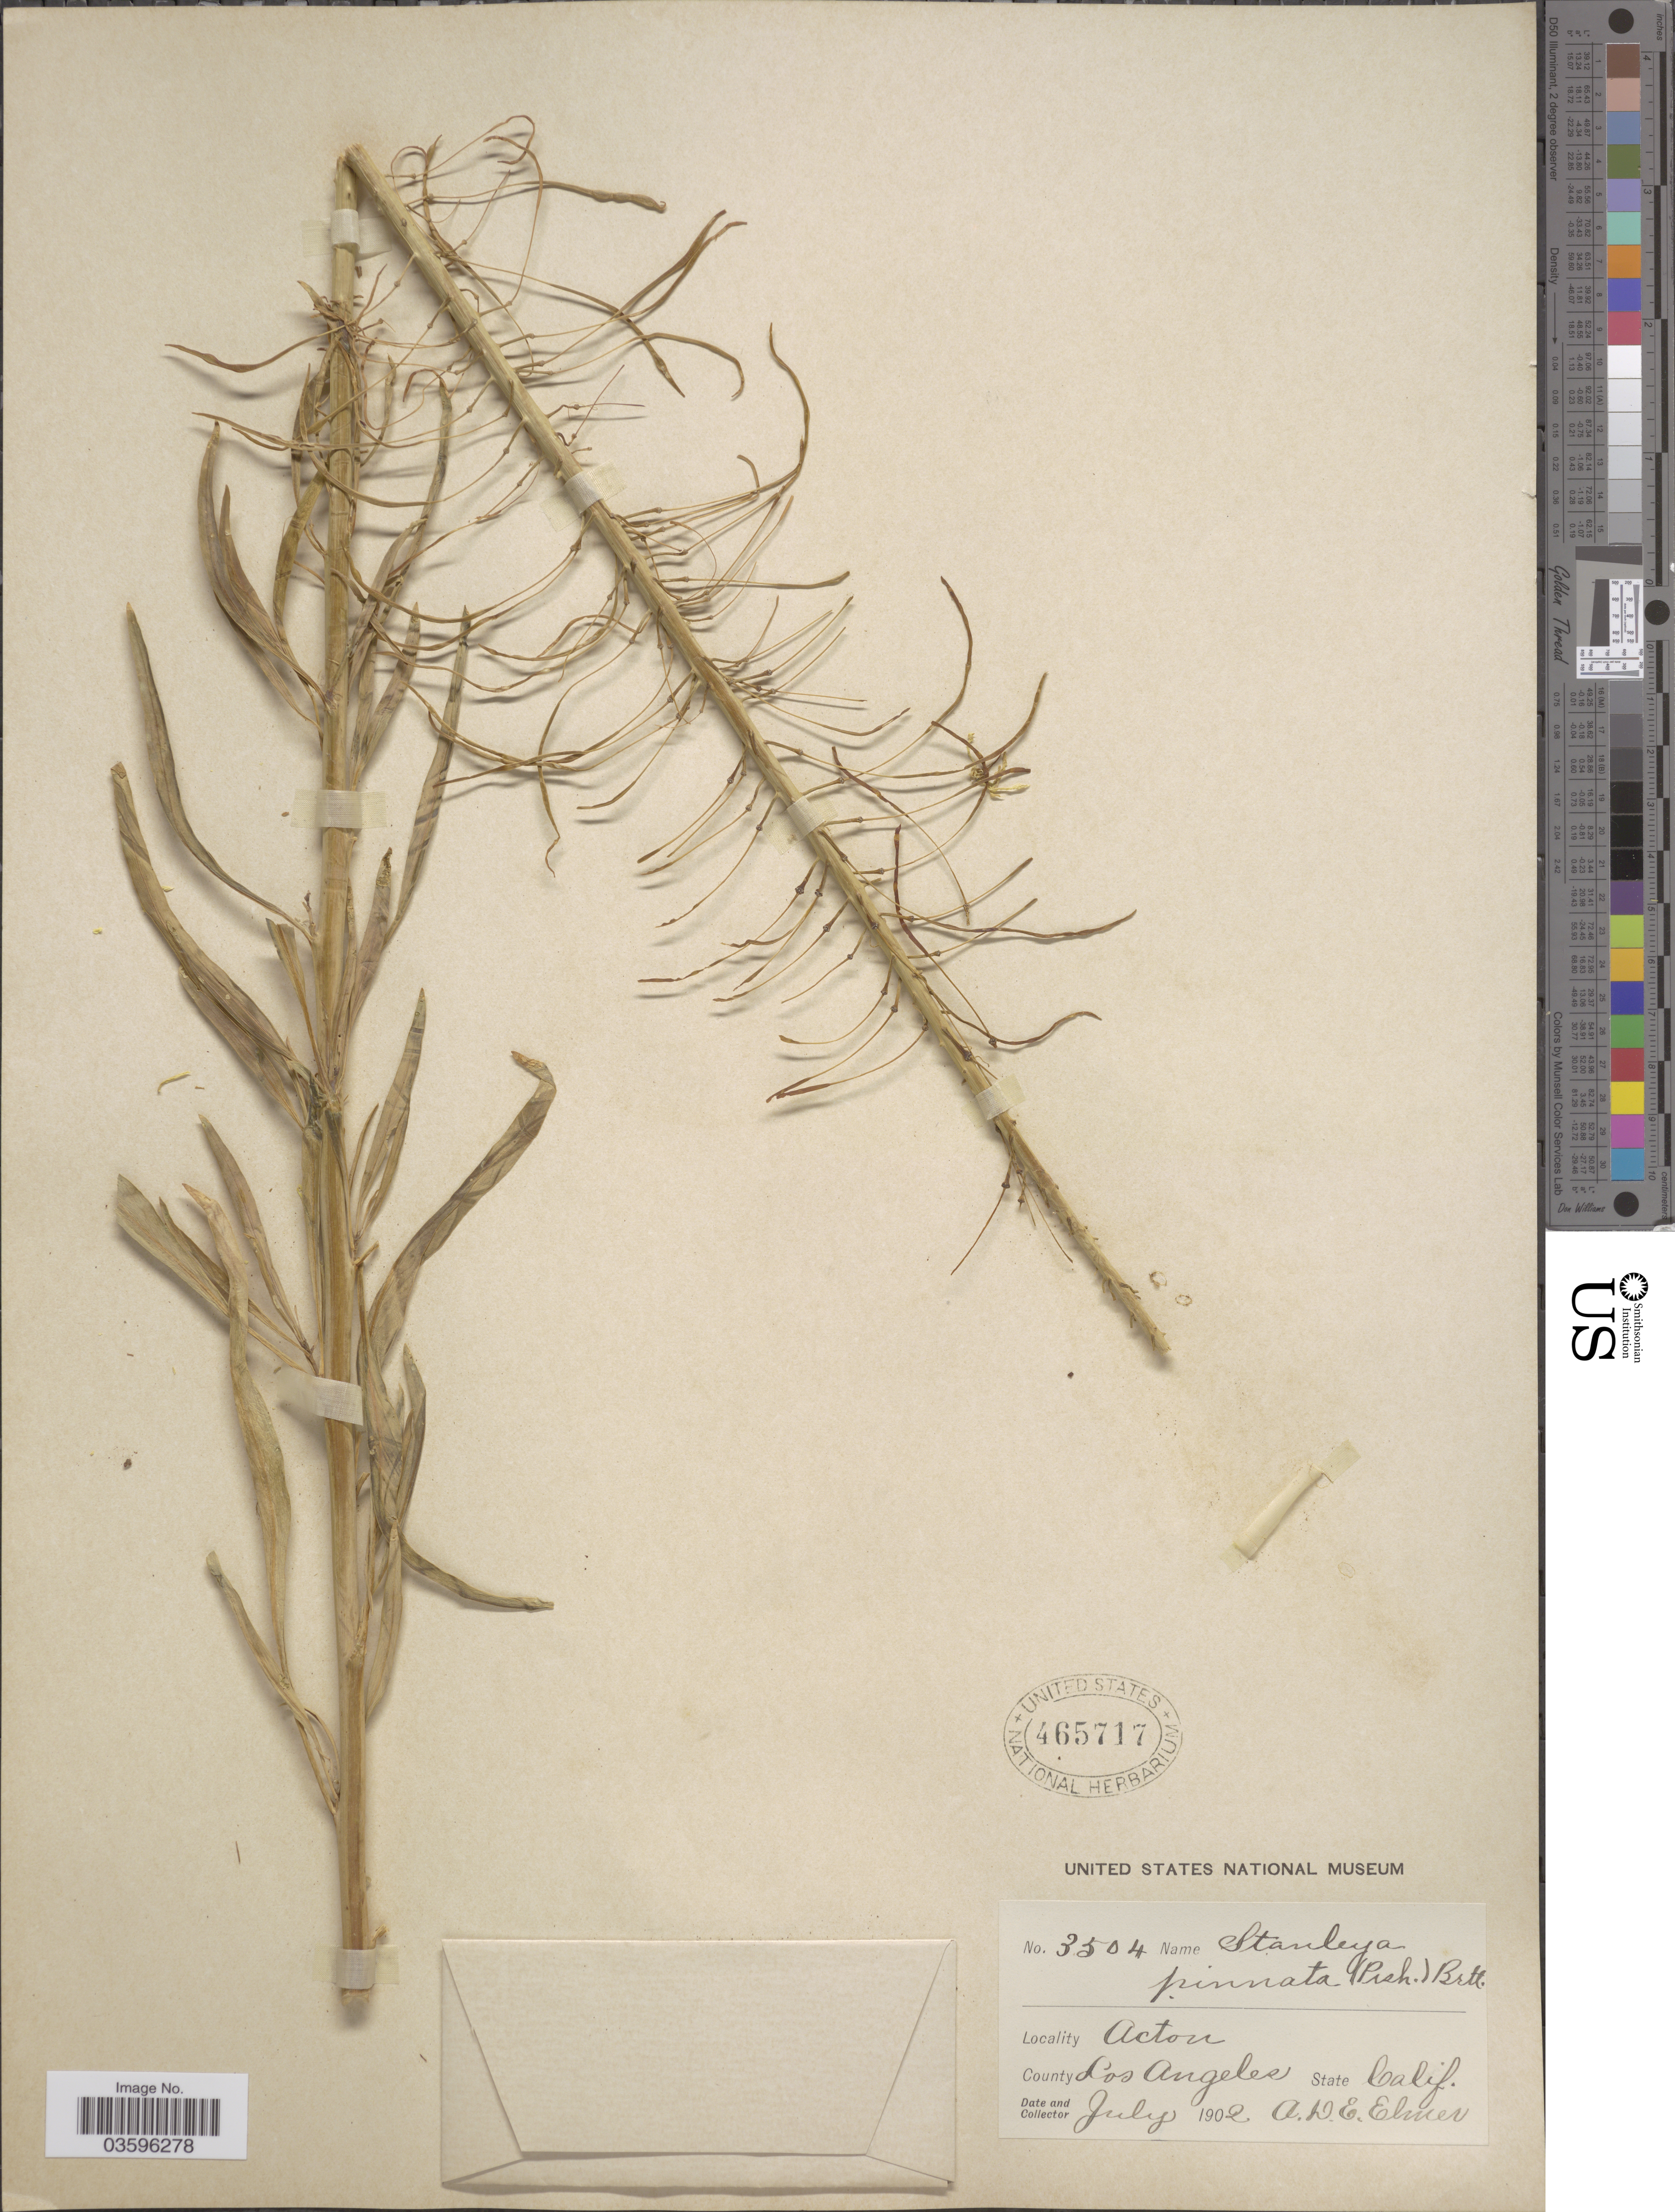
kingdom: Plantae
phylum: Tracheophyta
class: Magnoliopsida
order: Brassicales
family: Brassicaceae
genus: Stanleya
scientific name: Stanleya pinnata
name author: (Pursh) Britton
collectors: A. D. E. Elmer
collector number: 3504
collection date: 1902-07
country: United States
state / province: California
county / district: Los Angeles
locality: Acton. County Los Angeles.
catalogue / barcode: US 465717